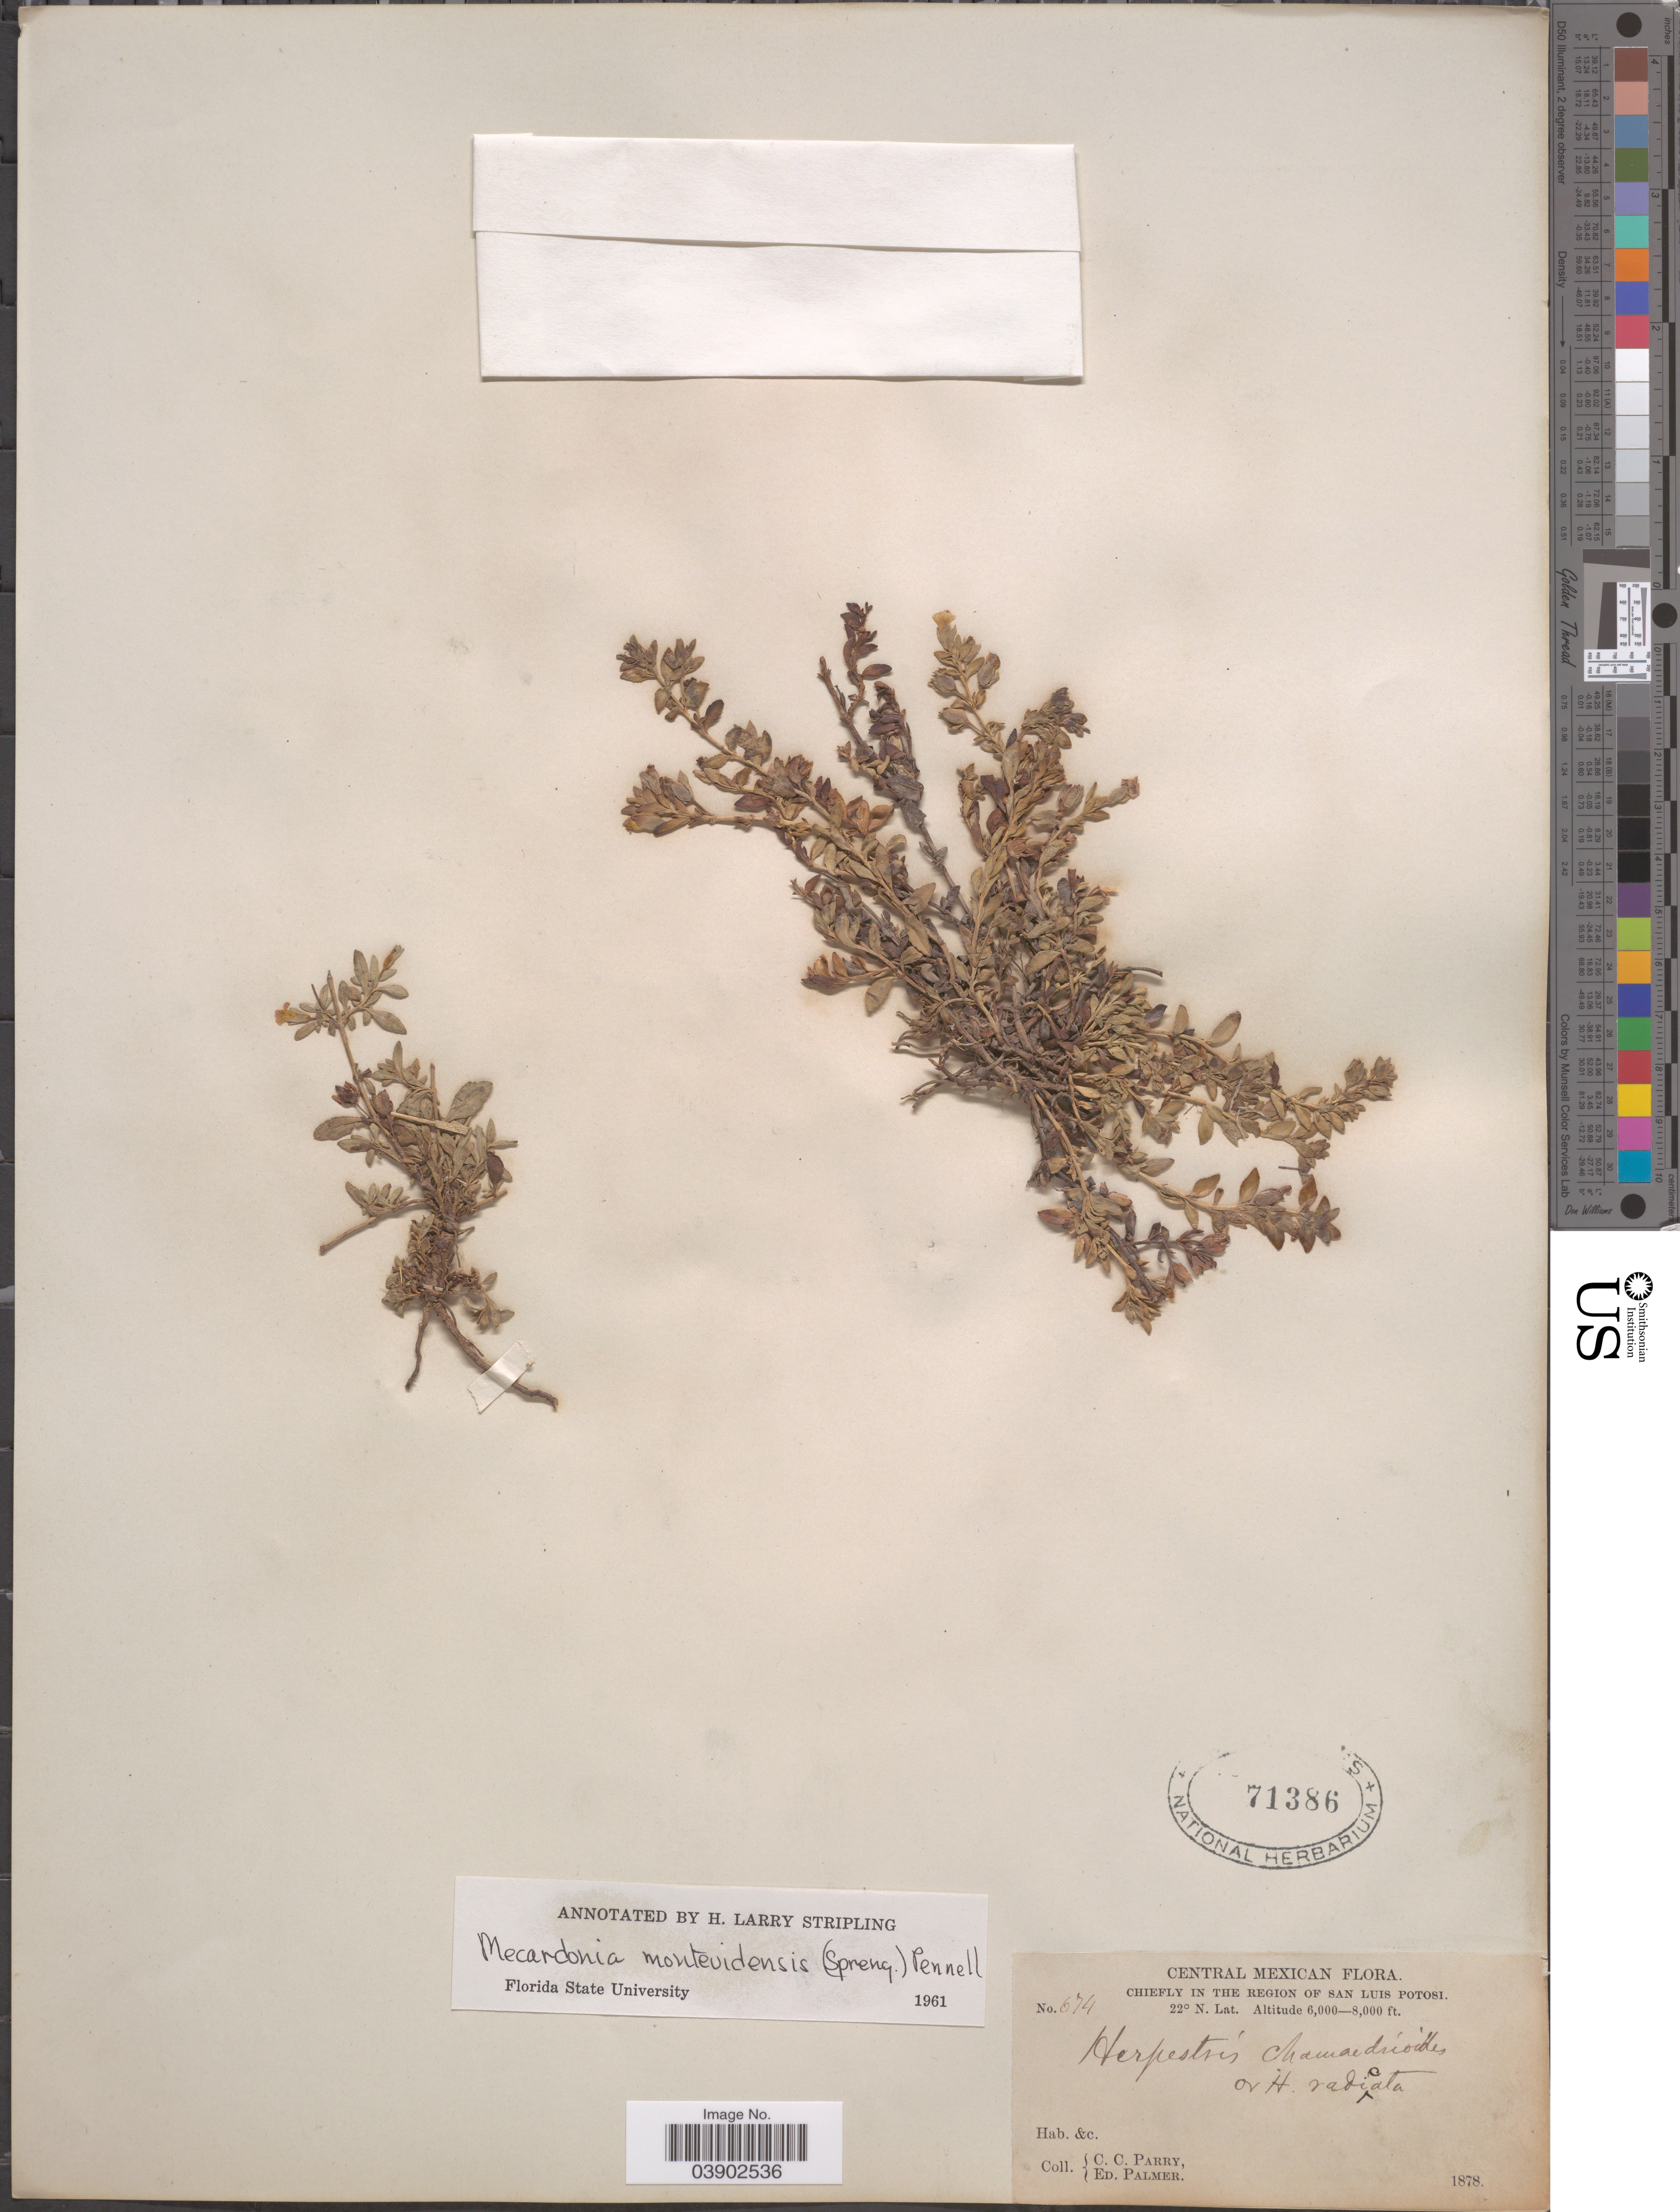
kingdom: Plantae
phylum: Tracheophyta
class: Magnoliopsida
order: Lamiales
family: Plantaginaceae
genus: Mecardonia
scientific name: Mecardonia procumbens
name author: (Mill.) Small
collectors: C. C. Parry & E. Palmer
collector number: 674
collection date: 1878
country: Mexico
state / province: San Luis Potosí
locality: Central Mexican. Chiefly in the region of San Luis Potosi.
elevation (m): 1829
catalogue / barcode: US 71386